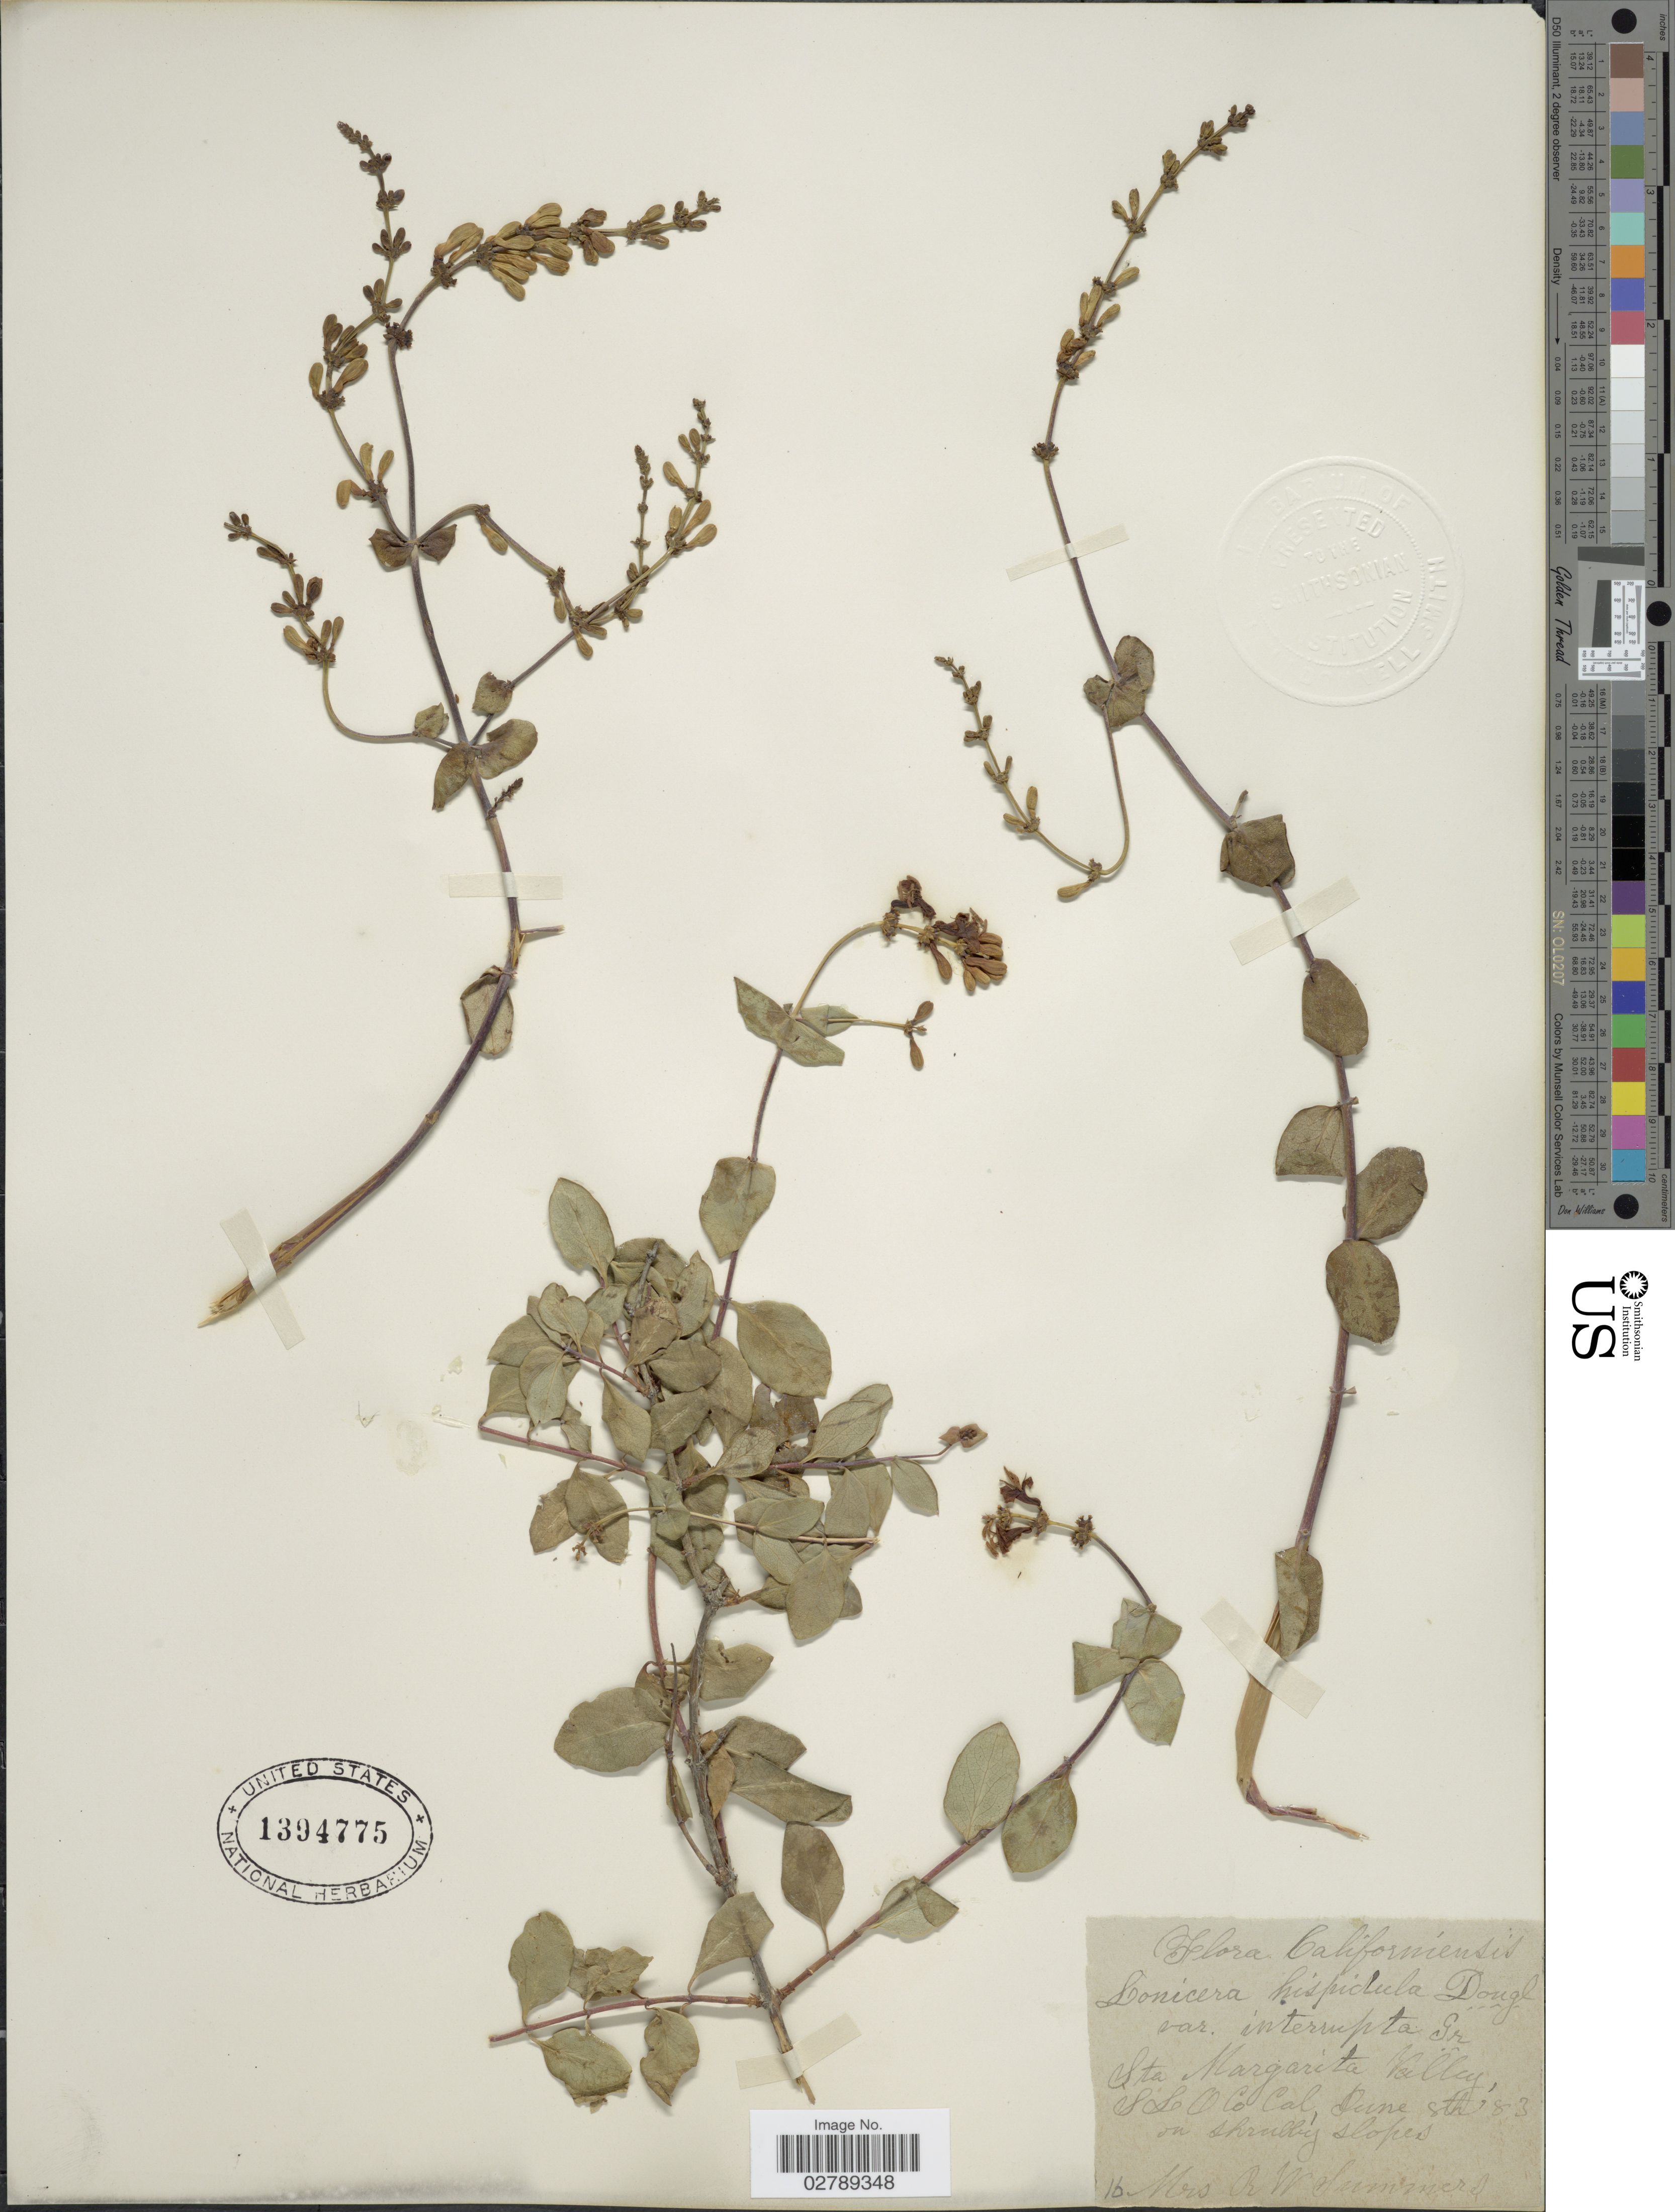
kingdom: Plantae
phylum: Tracheophyta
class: Magnoliopsida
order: Dipsacales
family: Caprifoliaceae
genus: Lonicera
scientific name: Lonicera hispidula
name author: Douglas ex Lindl.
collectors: R. Summers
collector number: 16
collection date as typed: Transcribed d/m/y: 8/6/83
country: United States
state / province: California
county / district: San Luis Obispo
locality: Sta Margarita Valley, SLO Co.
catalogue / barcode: US 1394775